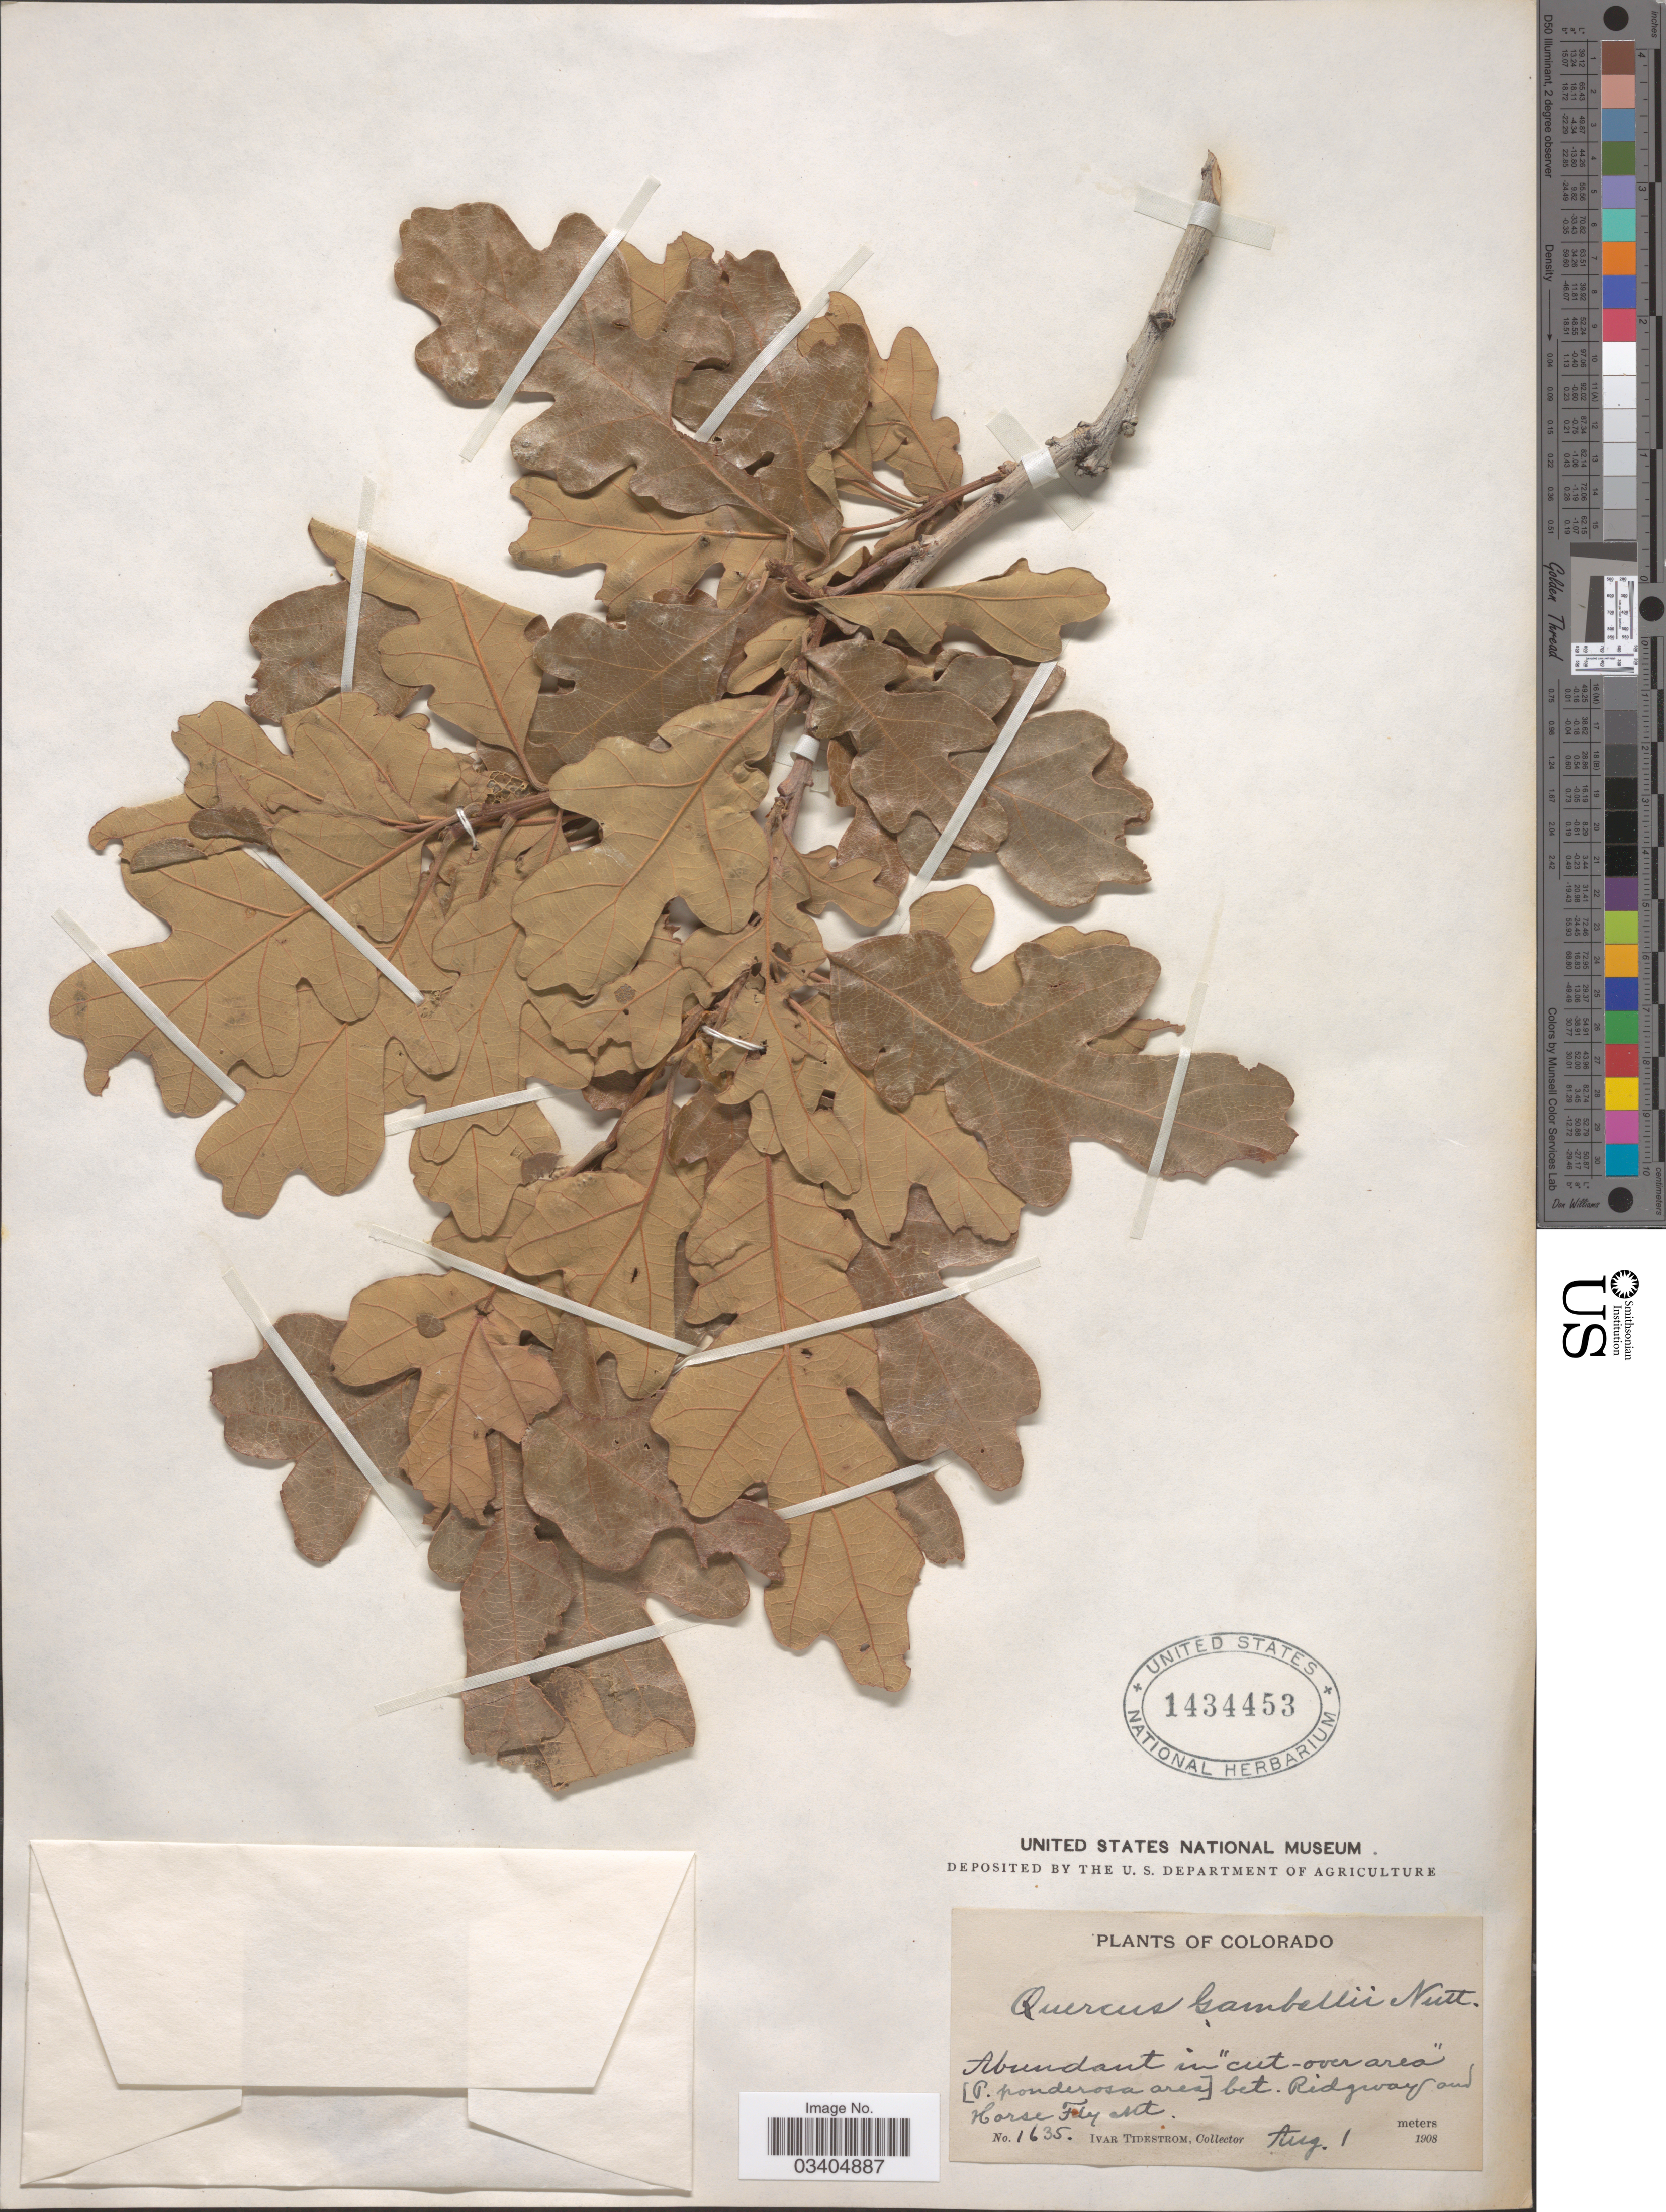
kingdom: Plantae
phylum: Tracheophyta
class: Magnoliopsida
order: Fagales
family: Fagaceae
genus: Quercus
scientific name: Quercus gambelii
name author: Nutt.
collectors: I. F. Tidestrom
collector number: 1635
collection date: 1908-08-01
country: United States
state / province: Colorado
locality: Bet. Ridgway and Horse Fly Mt.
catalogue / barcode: US 1434453